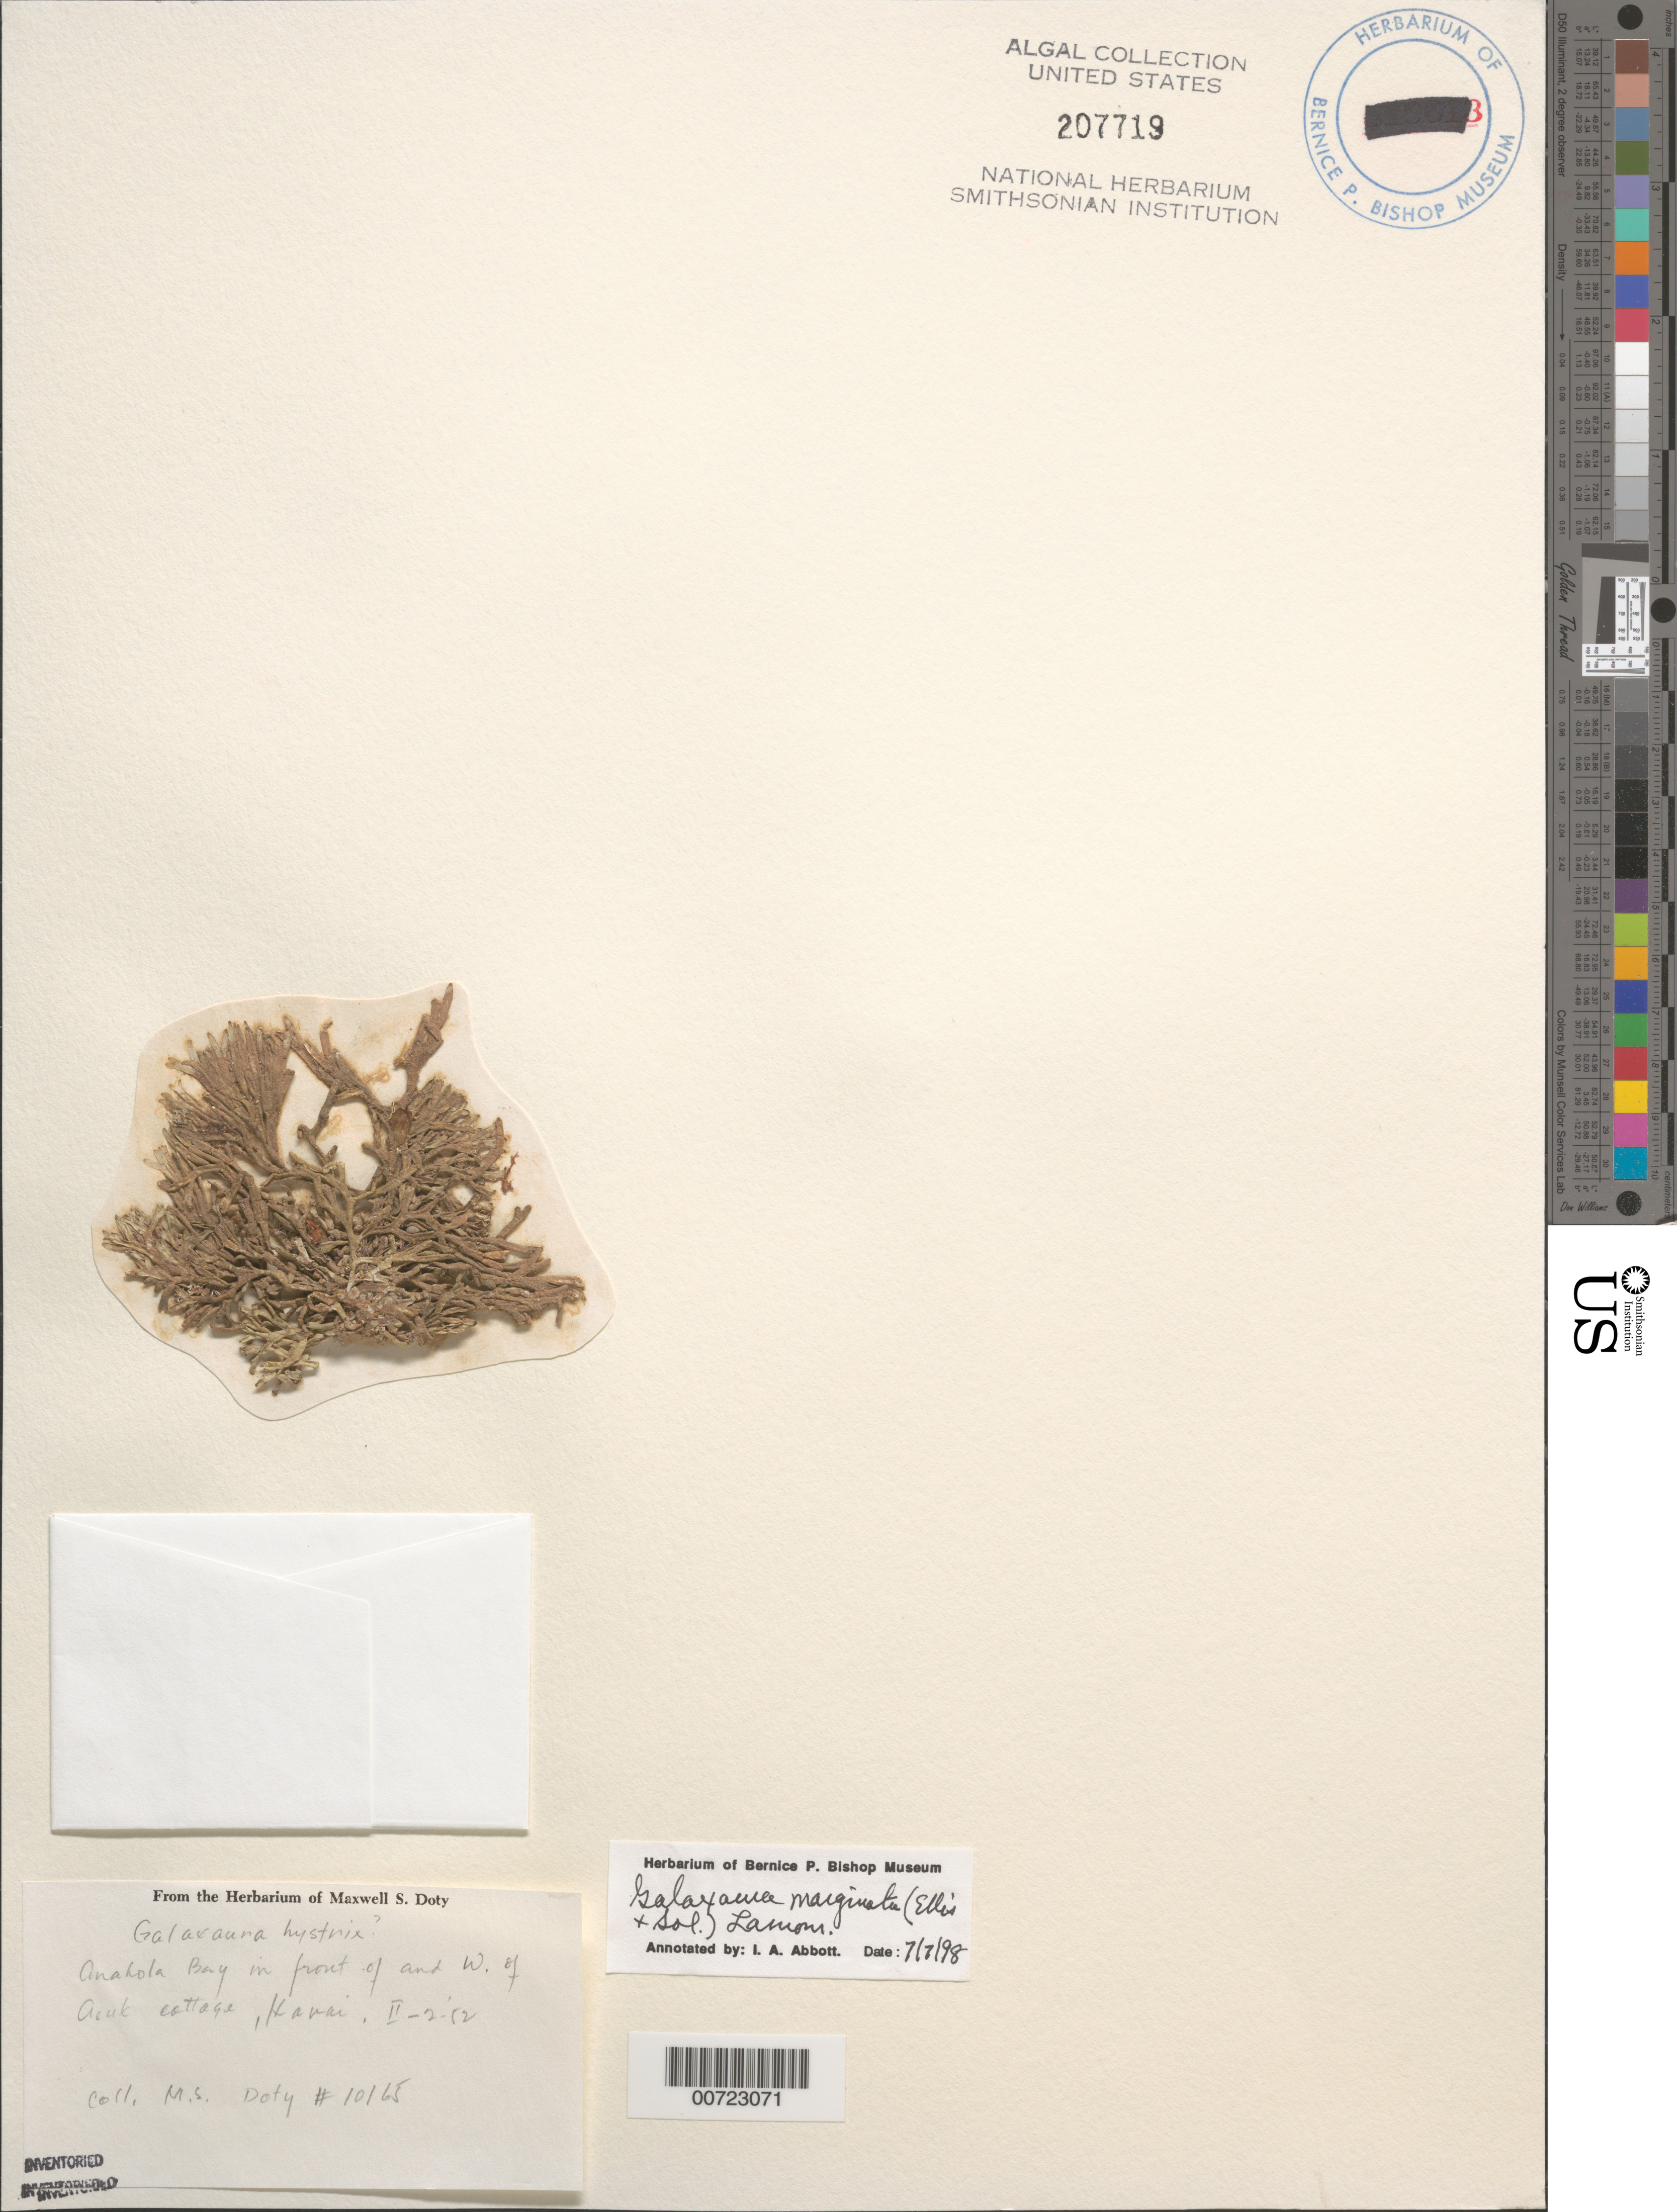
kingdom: Plantae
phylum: Rhodophyta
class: Florideophyceae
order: Nemaliales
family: Galaxauraceae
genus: Galaxaura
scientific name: Galaxaura marginata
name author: (J. Ellis & Sol.) J.V.Lamouroux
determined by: Abbott, Isabella A.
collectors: M. S. Doty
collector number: MSD 10165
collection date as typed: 02 Feb 1952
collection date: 1952-02-02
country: United States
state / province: Hawaii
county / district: Kauai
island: Kaua'i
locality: Anahola Bay in front of and west of Auk's cottage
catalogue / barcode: US 207719